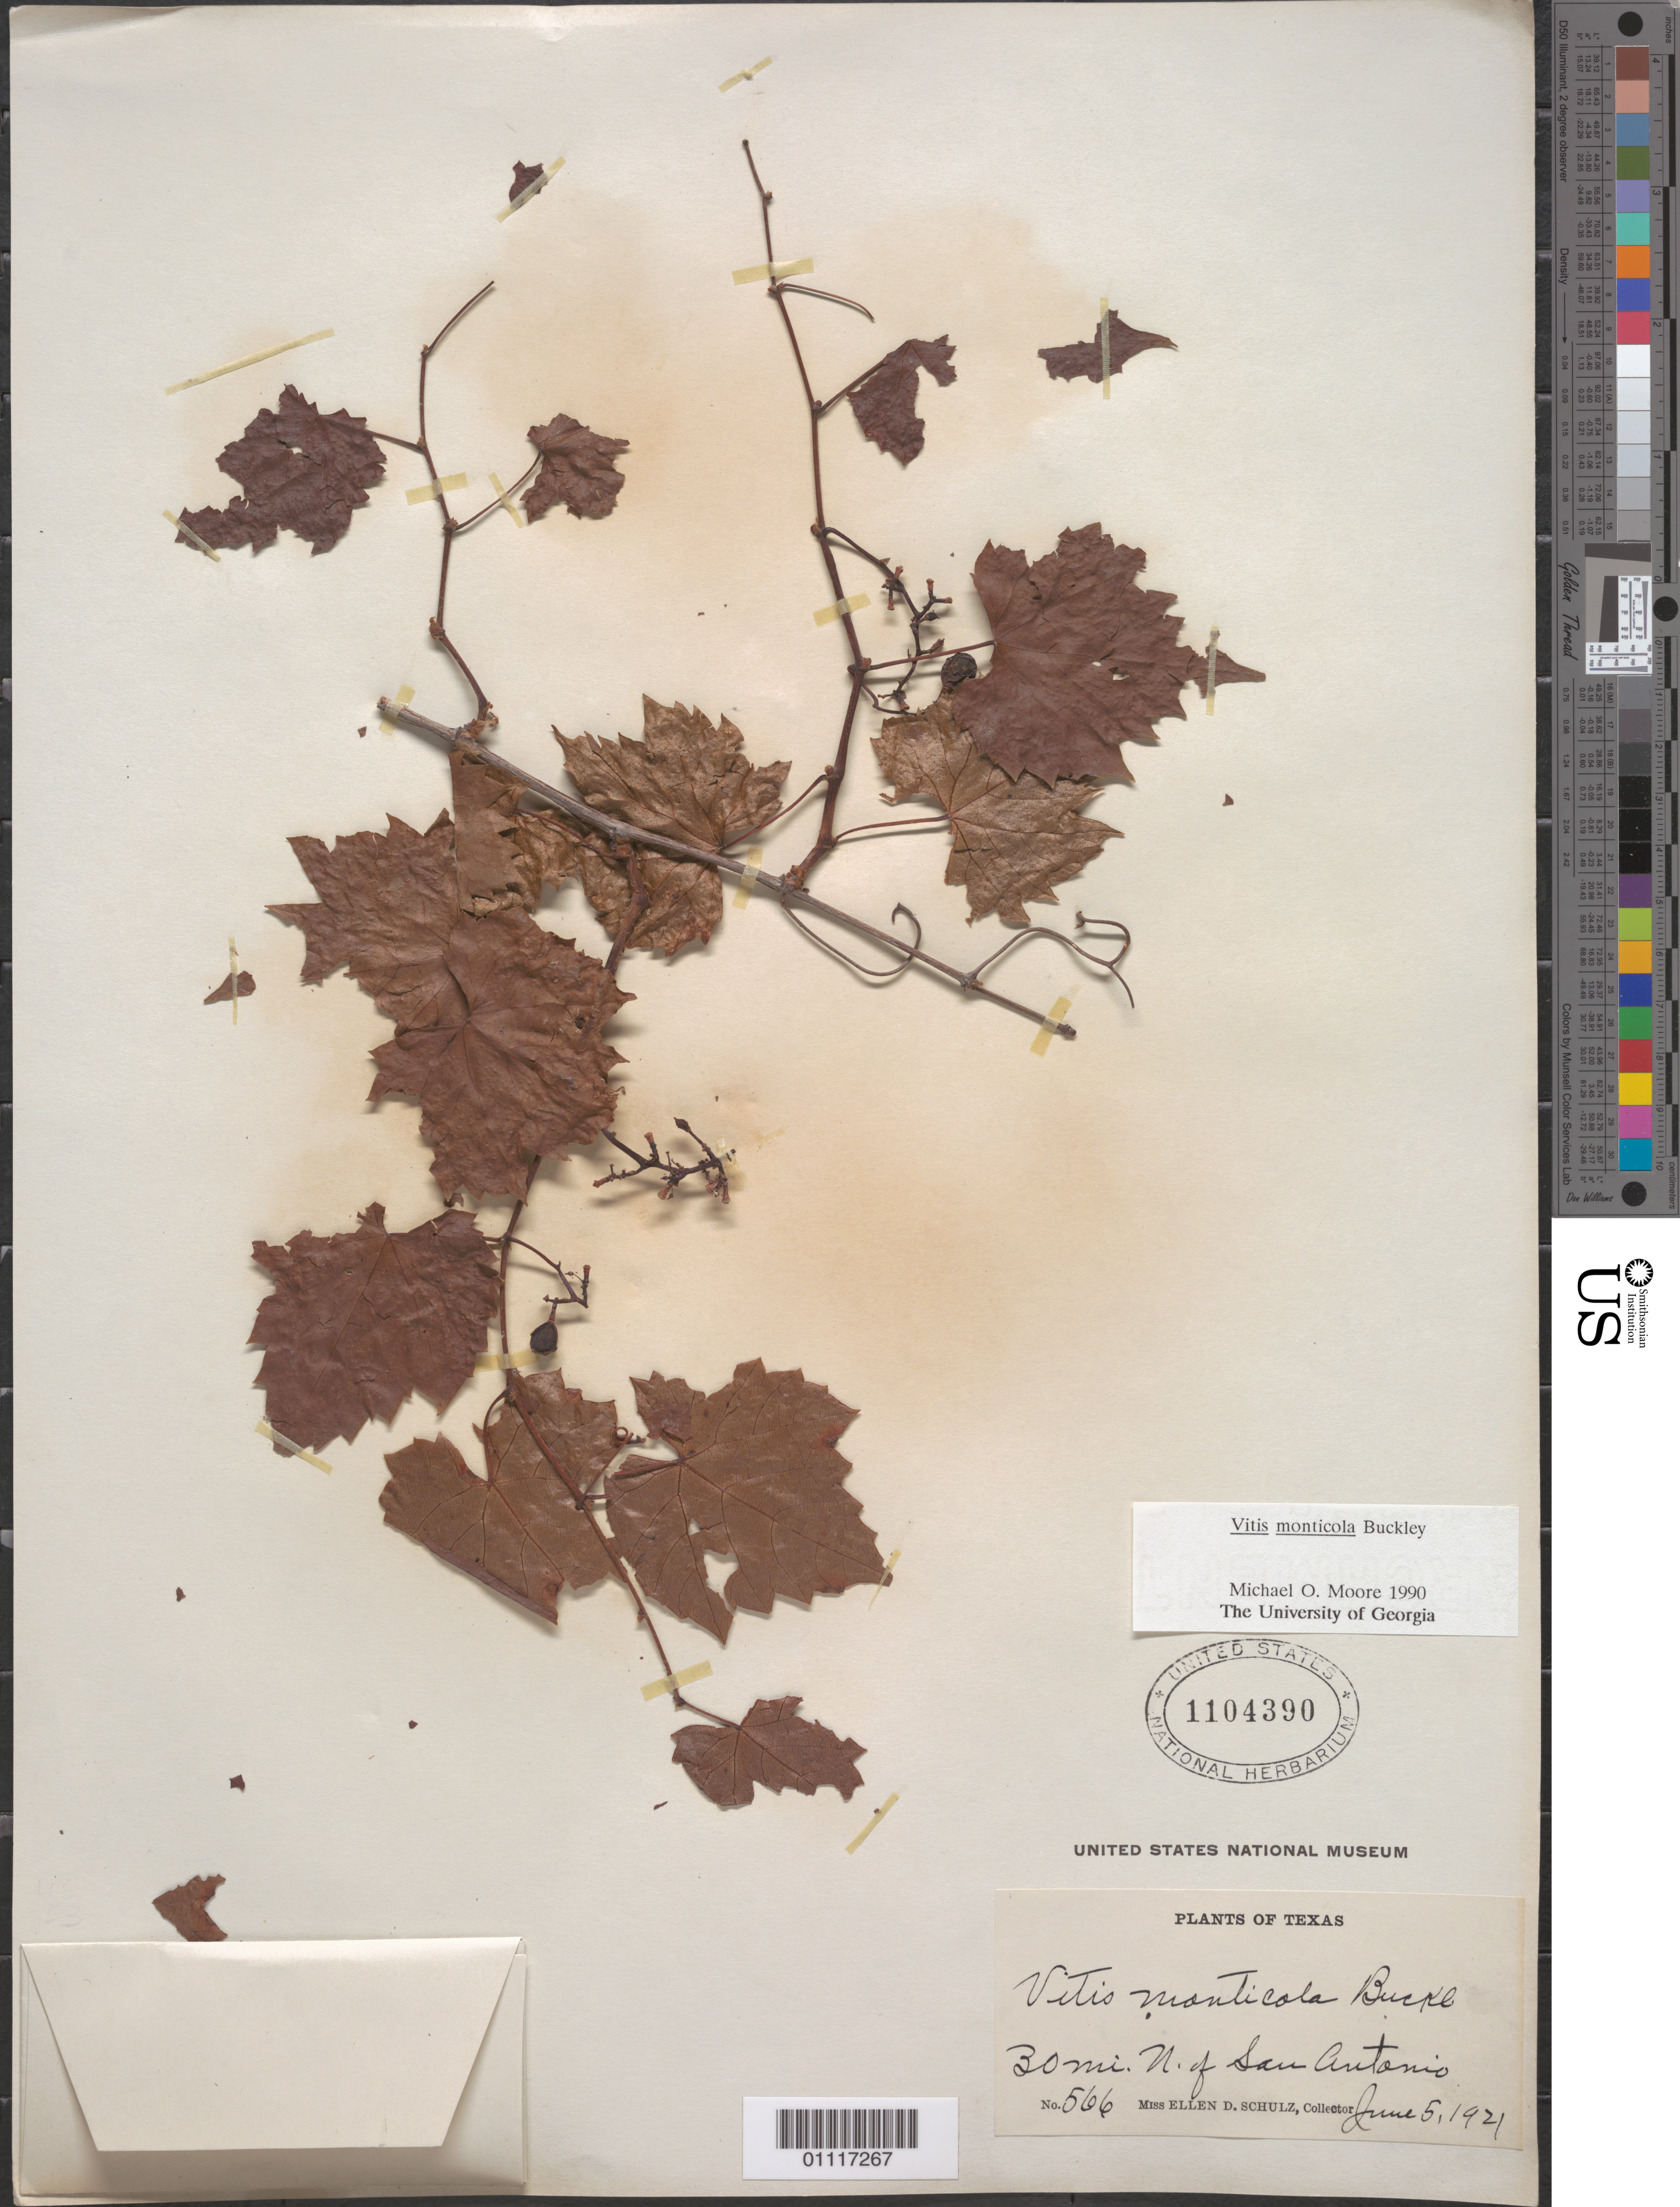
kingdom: Plantae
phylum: Tracheophyta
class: Magnoliopsida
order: Vitales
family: Vitaceae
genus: Vitis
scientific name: Vitis monticola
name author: Buckley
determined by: Moore, M. O.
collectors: E. D. Schulz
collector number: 566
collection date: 1921-06-05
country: United States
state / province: Texas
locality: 30 mi. N. of Sau Autanio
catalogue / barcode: US 1104390